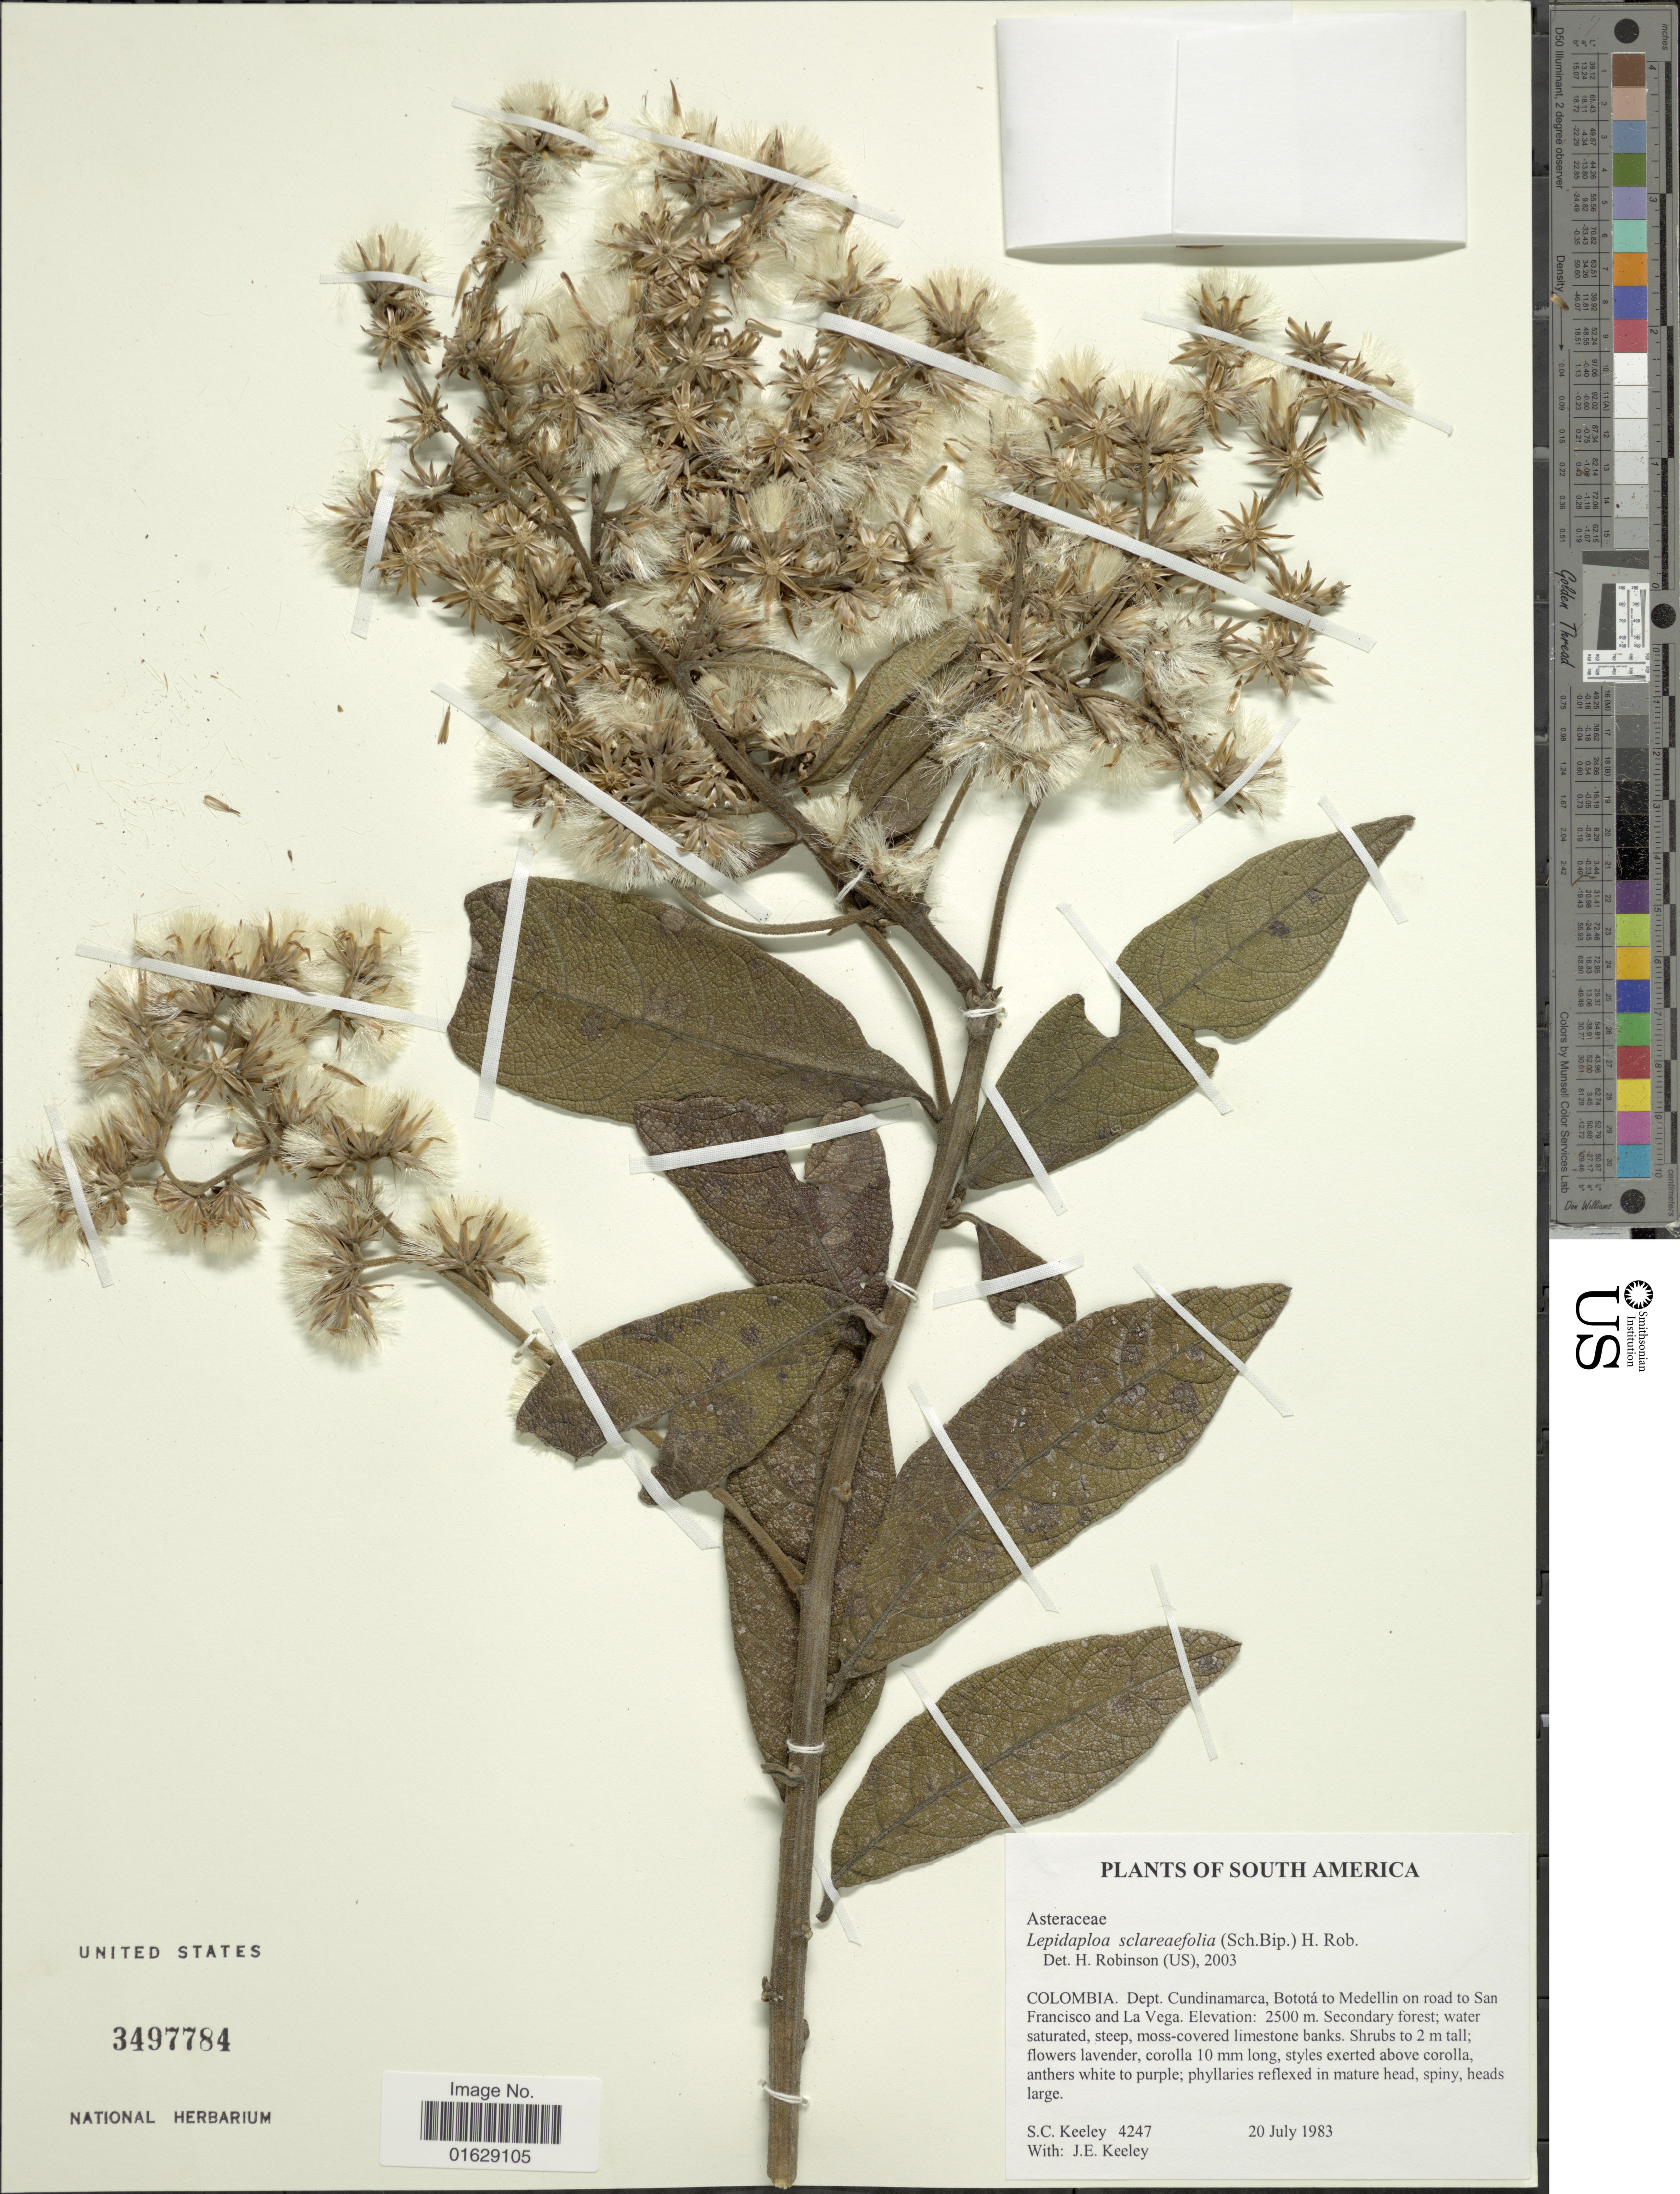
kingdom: Plantae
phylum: Tracheophyta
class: Magnoliopsida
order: Asterales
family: Asteraceae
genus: Lepidaploa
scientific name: Lepidaploa sclareaefolia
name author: (Sch. Bip.) H. Rob.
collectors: S. C. Keeley & J. E. Keeley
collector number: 4247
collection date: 1983-07-20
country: Colombia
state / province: Cundinamarca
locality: Botota to Medellin on road to San Francisco and La Vega.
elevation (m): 2500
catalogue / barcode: US 3497784